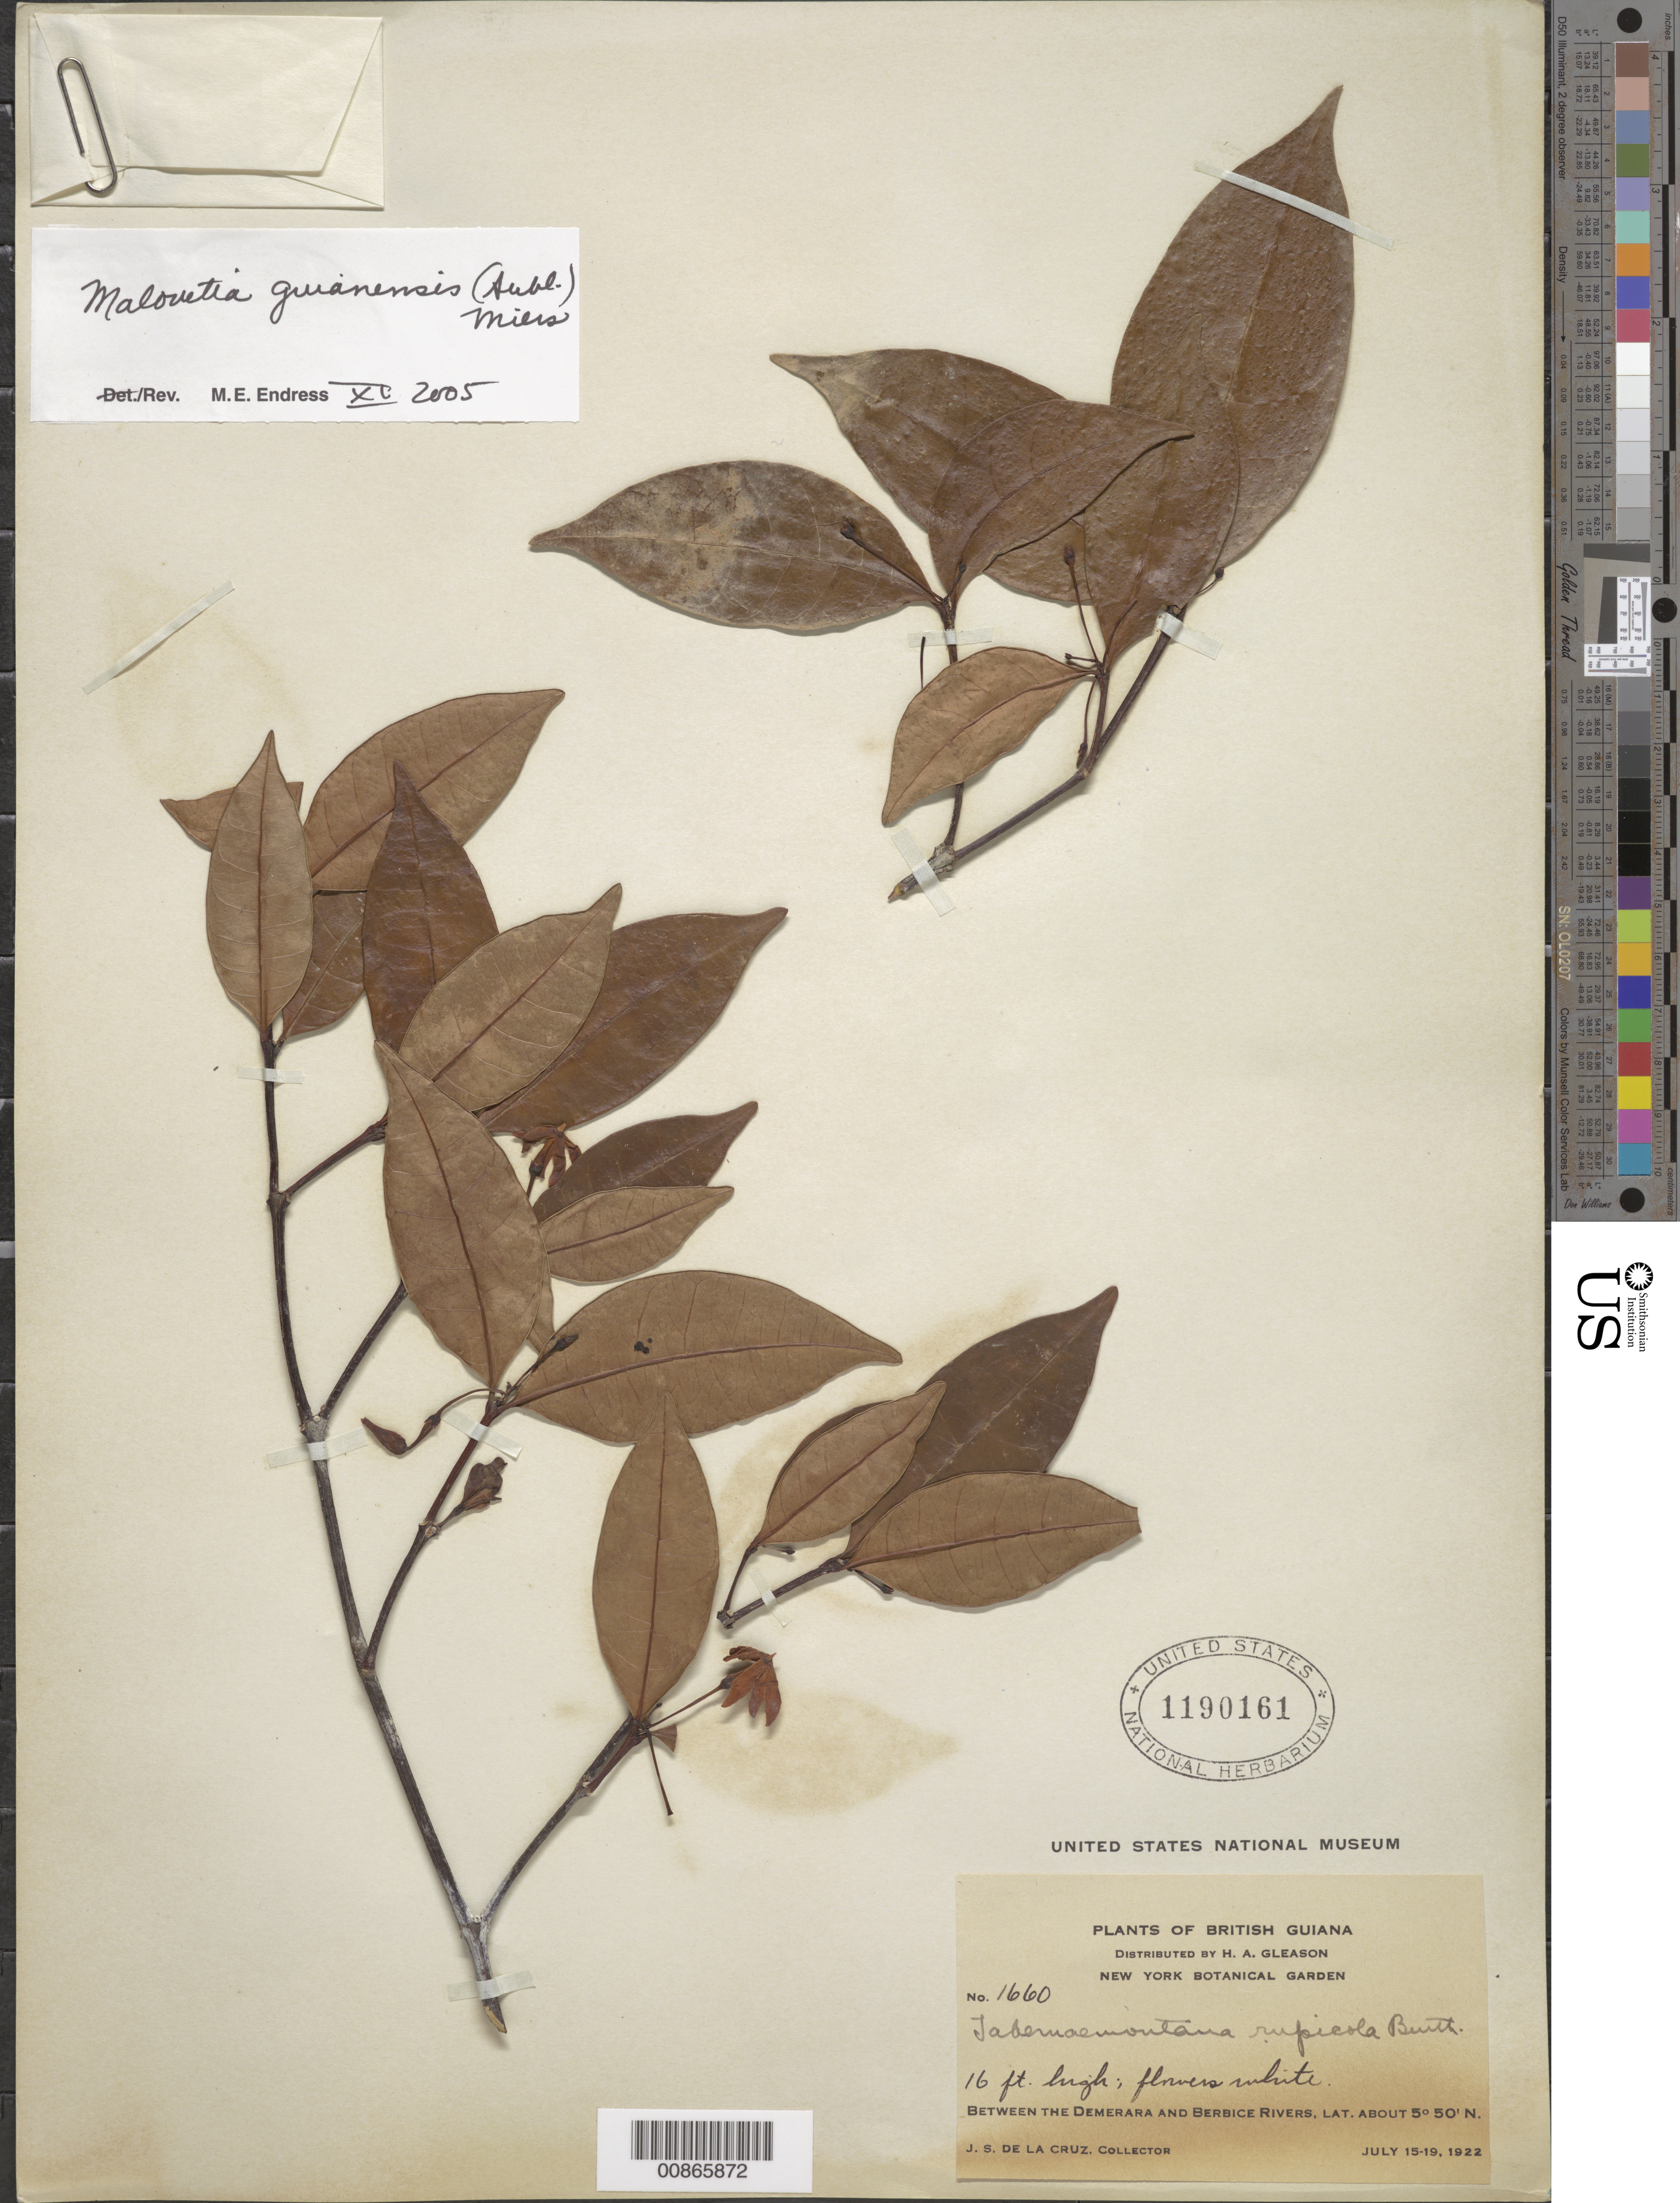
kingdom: Plantae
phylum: Tracheophyta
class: Magnoliopsida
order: Gentianales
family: Apocynaceae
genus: Malouetia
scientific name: Malouetia guianensis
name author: (Aubl.) Miers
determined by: Endress, Mary E.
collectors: J. S. de la Cruz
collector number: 1660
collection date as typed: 15-Jul-22 to 19-Jul-22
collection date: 1922-07-15/1922-07-19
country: Guyana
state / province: U. Demerara-Berbice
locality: Demerara River to the Berbice River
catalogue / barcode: US 1190161